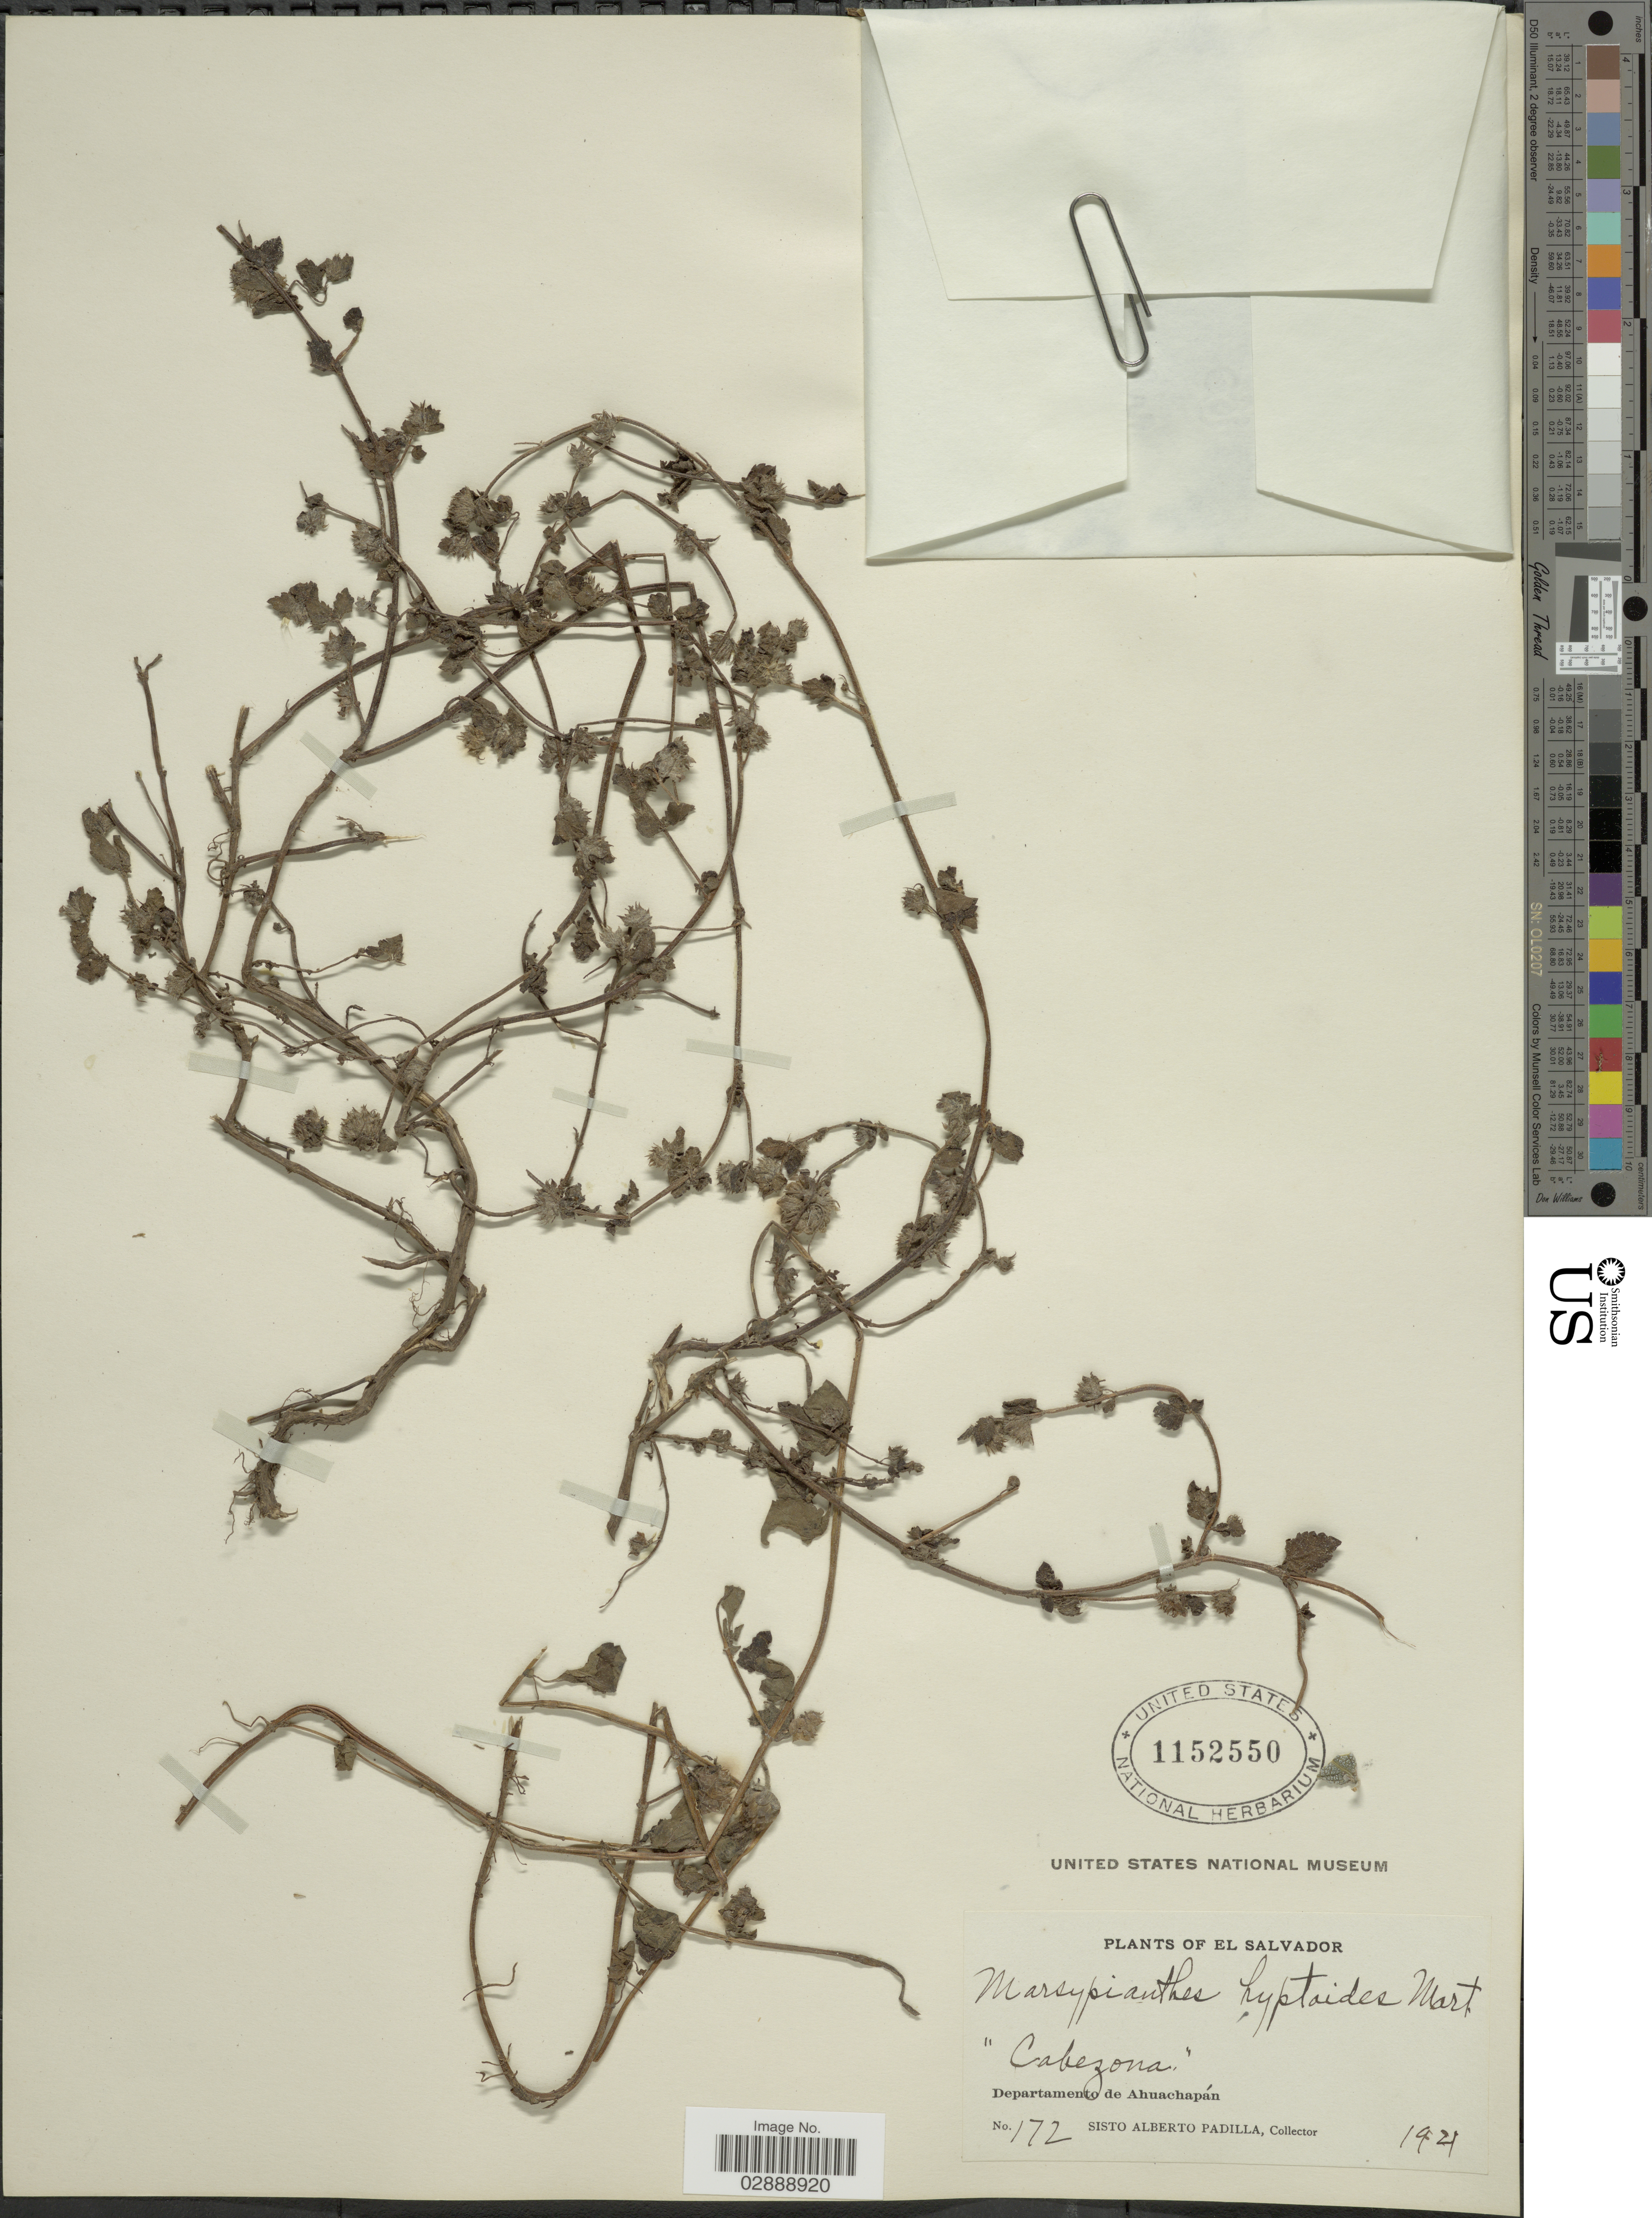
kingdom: Plantae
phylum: Tracheophyta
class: Magnoliopsida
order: Lamiales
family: Lamiaceae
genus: Marsypianthes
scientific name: Marsypianthes chamaedrys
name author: (Vahl) Kuntze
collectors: S. A. Padilla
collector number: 172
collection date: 1921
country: El Salvador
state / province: Ahuachapan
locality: Departamento de Ahuachapán.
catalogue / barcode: US 1152550